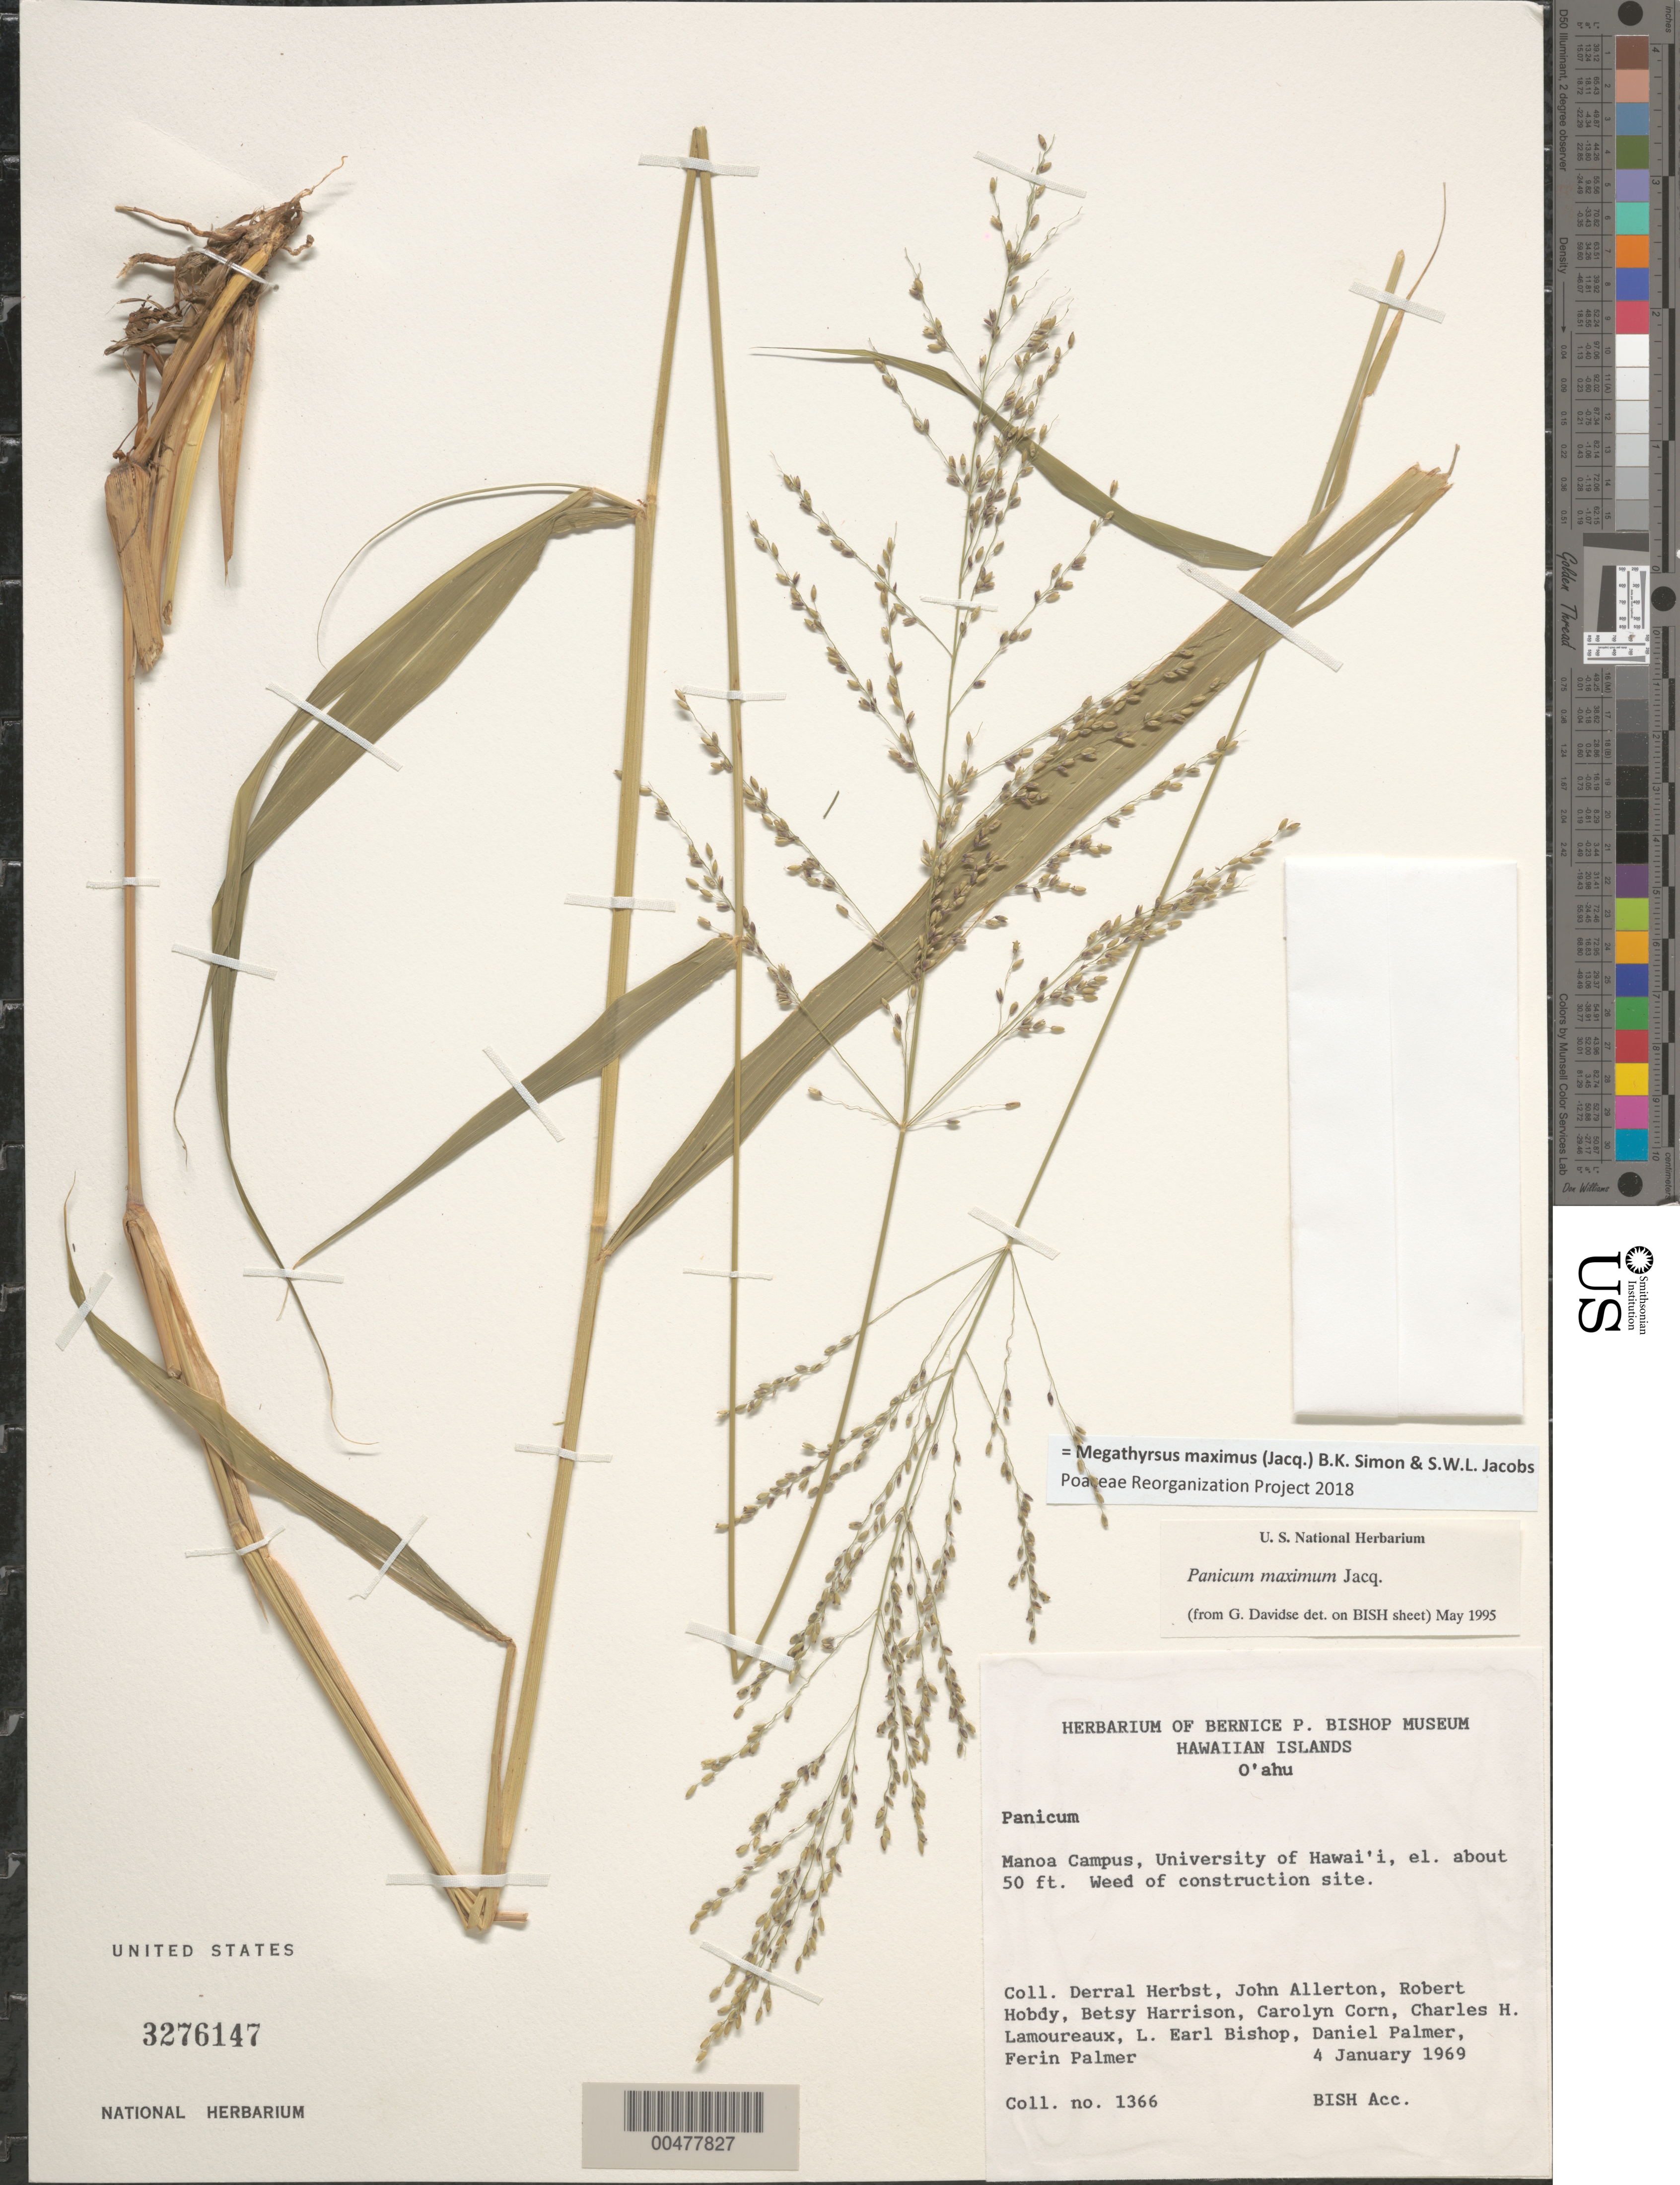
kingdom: Plantae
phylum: Tracheophyta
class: Liliopsida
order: Poales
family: Poaceae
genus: Panicum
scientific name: Panicum maximum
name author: Jacq.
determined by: Davidse, Gerrit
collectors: D. R. Herbst, J. Allerton, R. Hobdy & B. Harrison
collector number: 1366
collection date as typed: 4 Jan 1969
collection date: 1969-01-04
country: United States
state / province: Hawaii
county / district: Honolulu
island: Oahu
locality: Manoa Campus, University of Hawaii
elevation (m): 15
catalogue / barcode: US 3276147